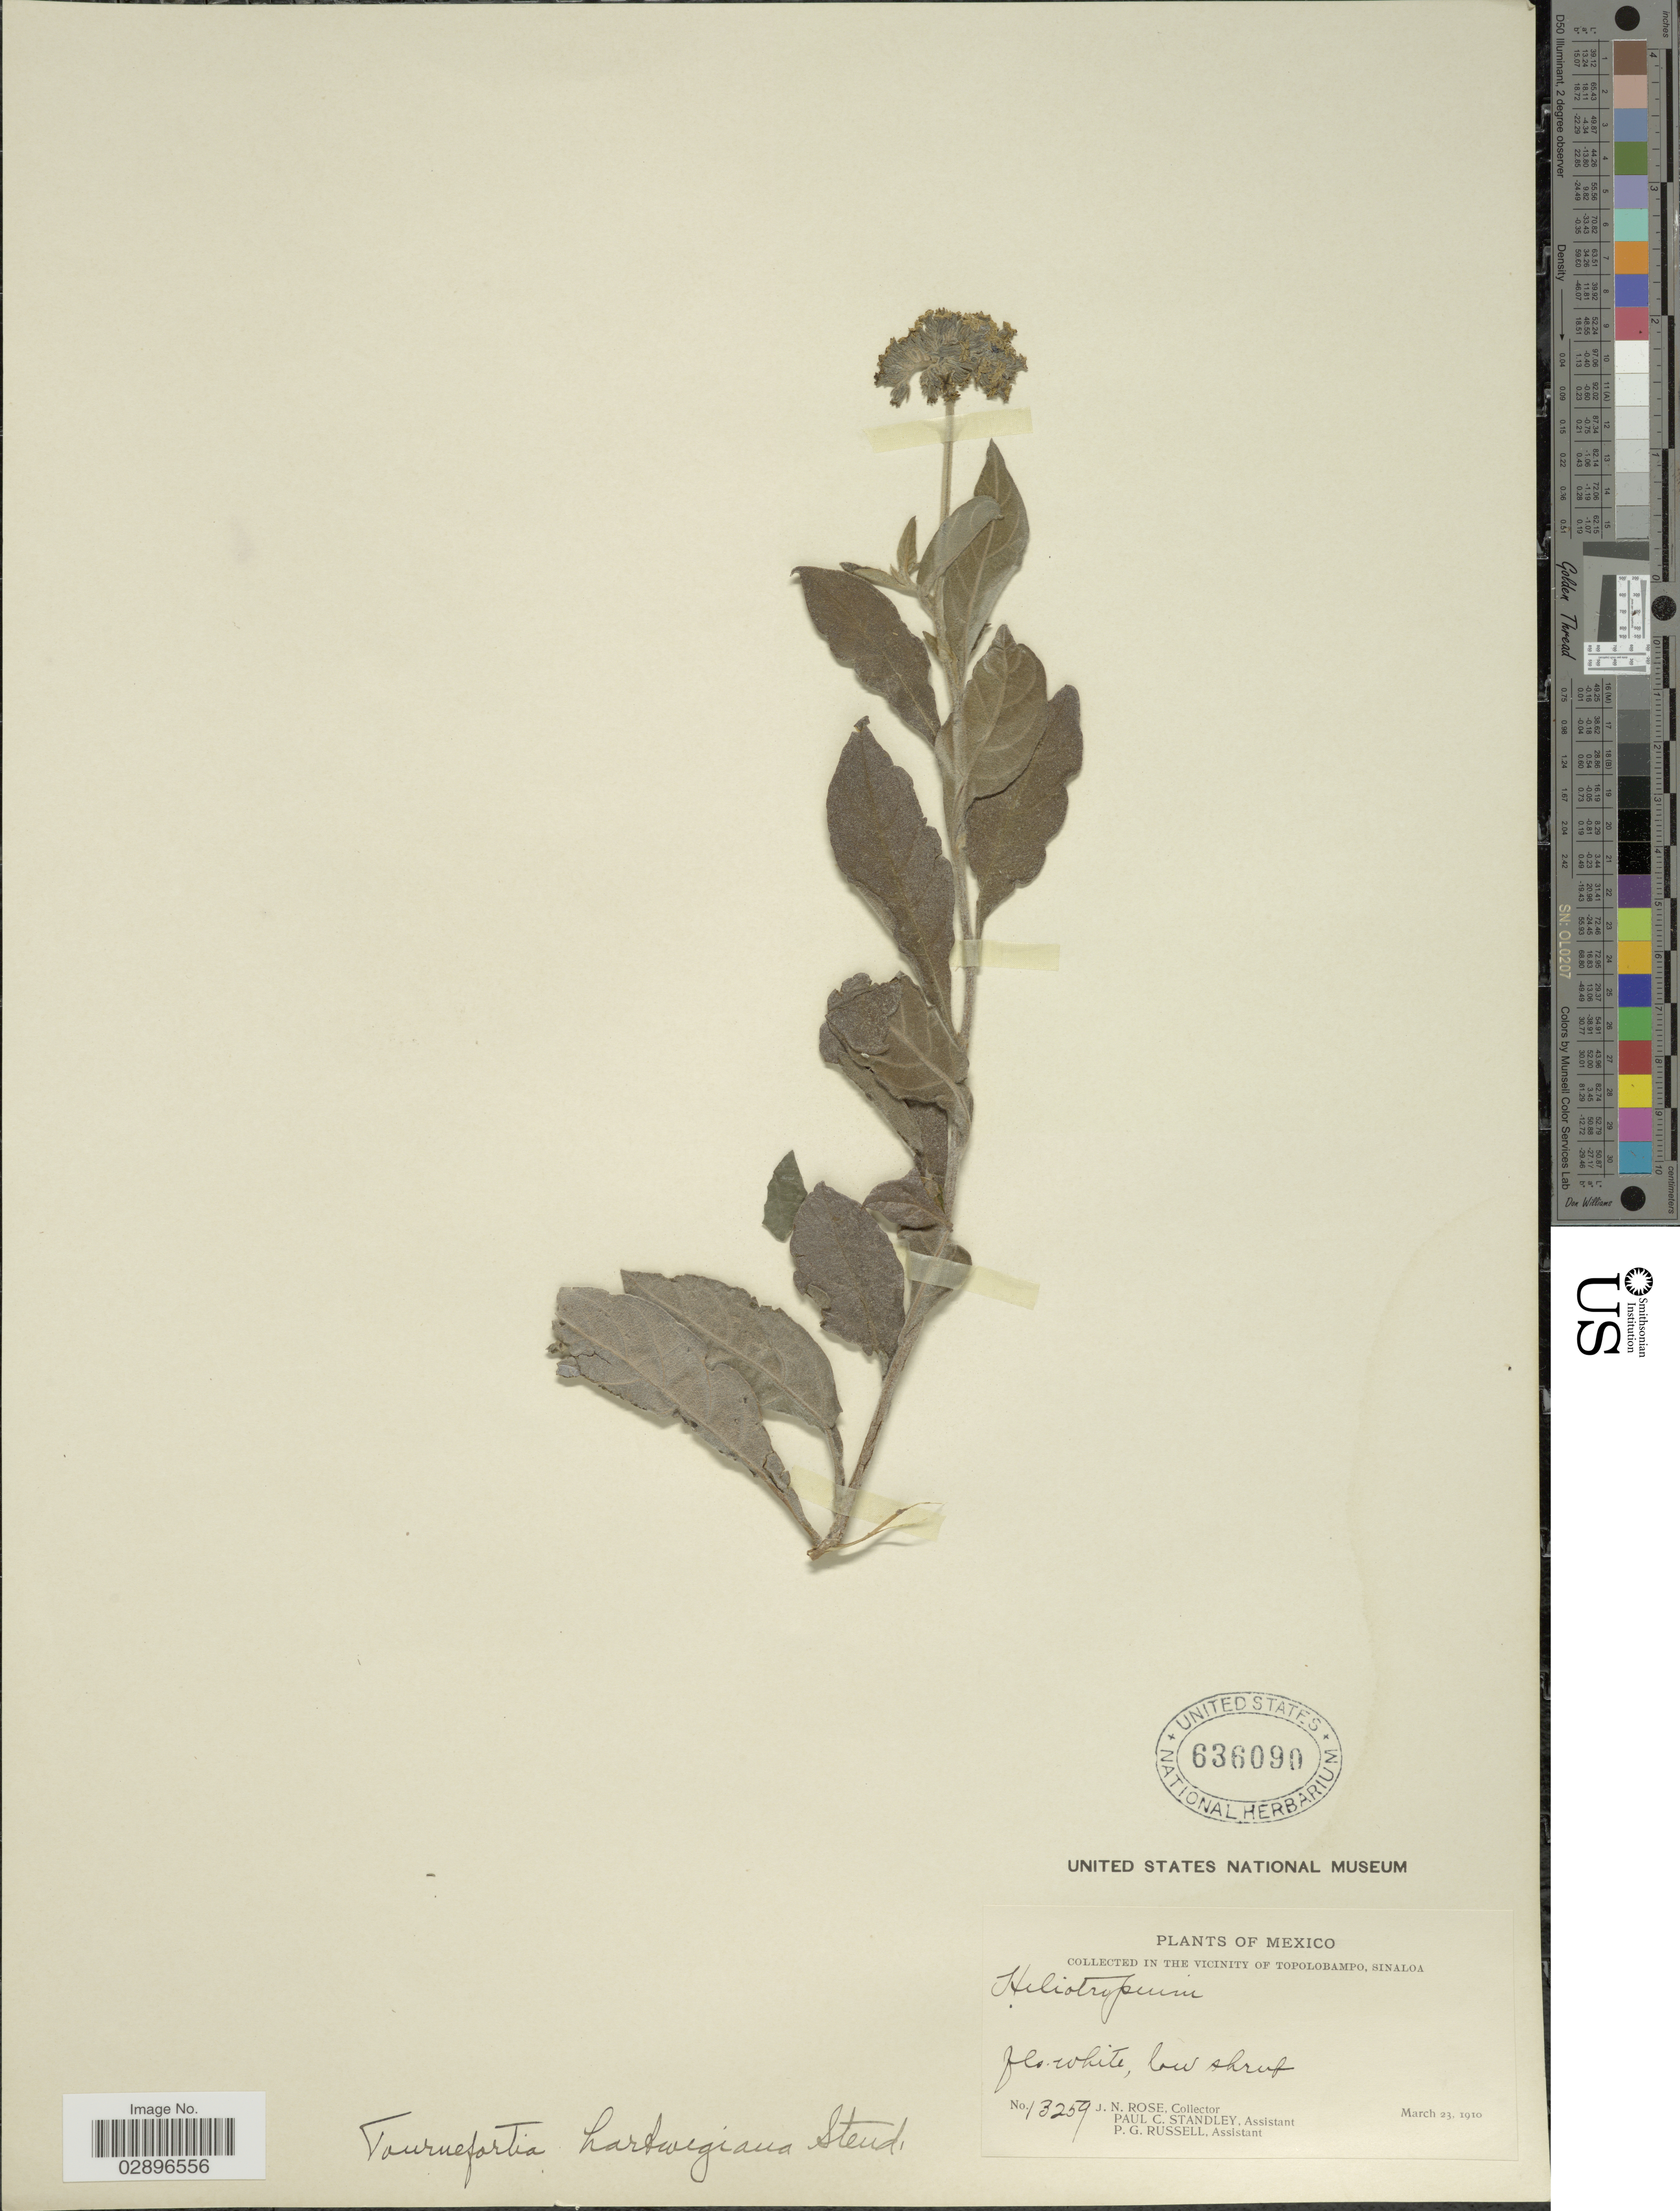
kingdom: Plantae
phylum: Tracheophyta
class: Magnoliopsida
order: Boraginales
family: Heliotropiaceae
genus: Tournefortia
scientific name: Tournefortia hartwegiana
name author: Steud.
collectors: J. N. Rose, P. C. Standley & P. G. Russell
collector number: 13259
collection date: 1910-03-23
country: Mexico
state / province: Sinaloa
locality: Collected in the vicinity of Topolobampo.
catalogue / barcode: US 636090